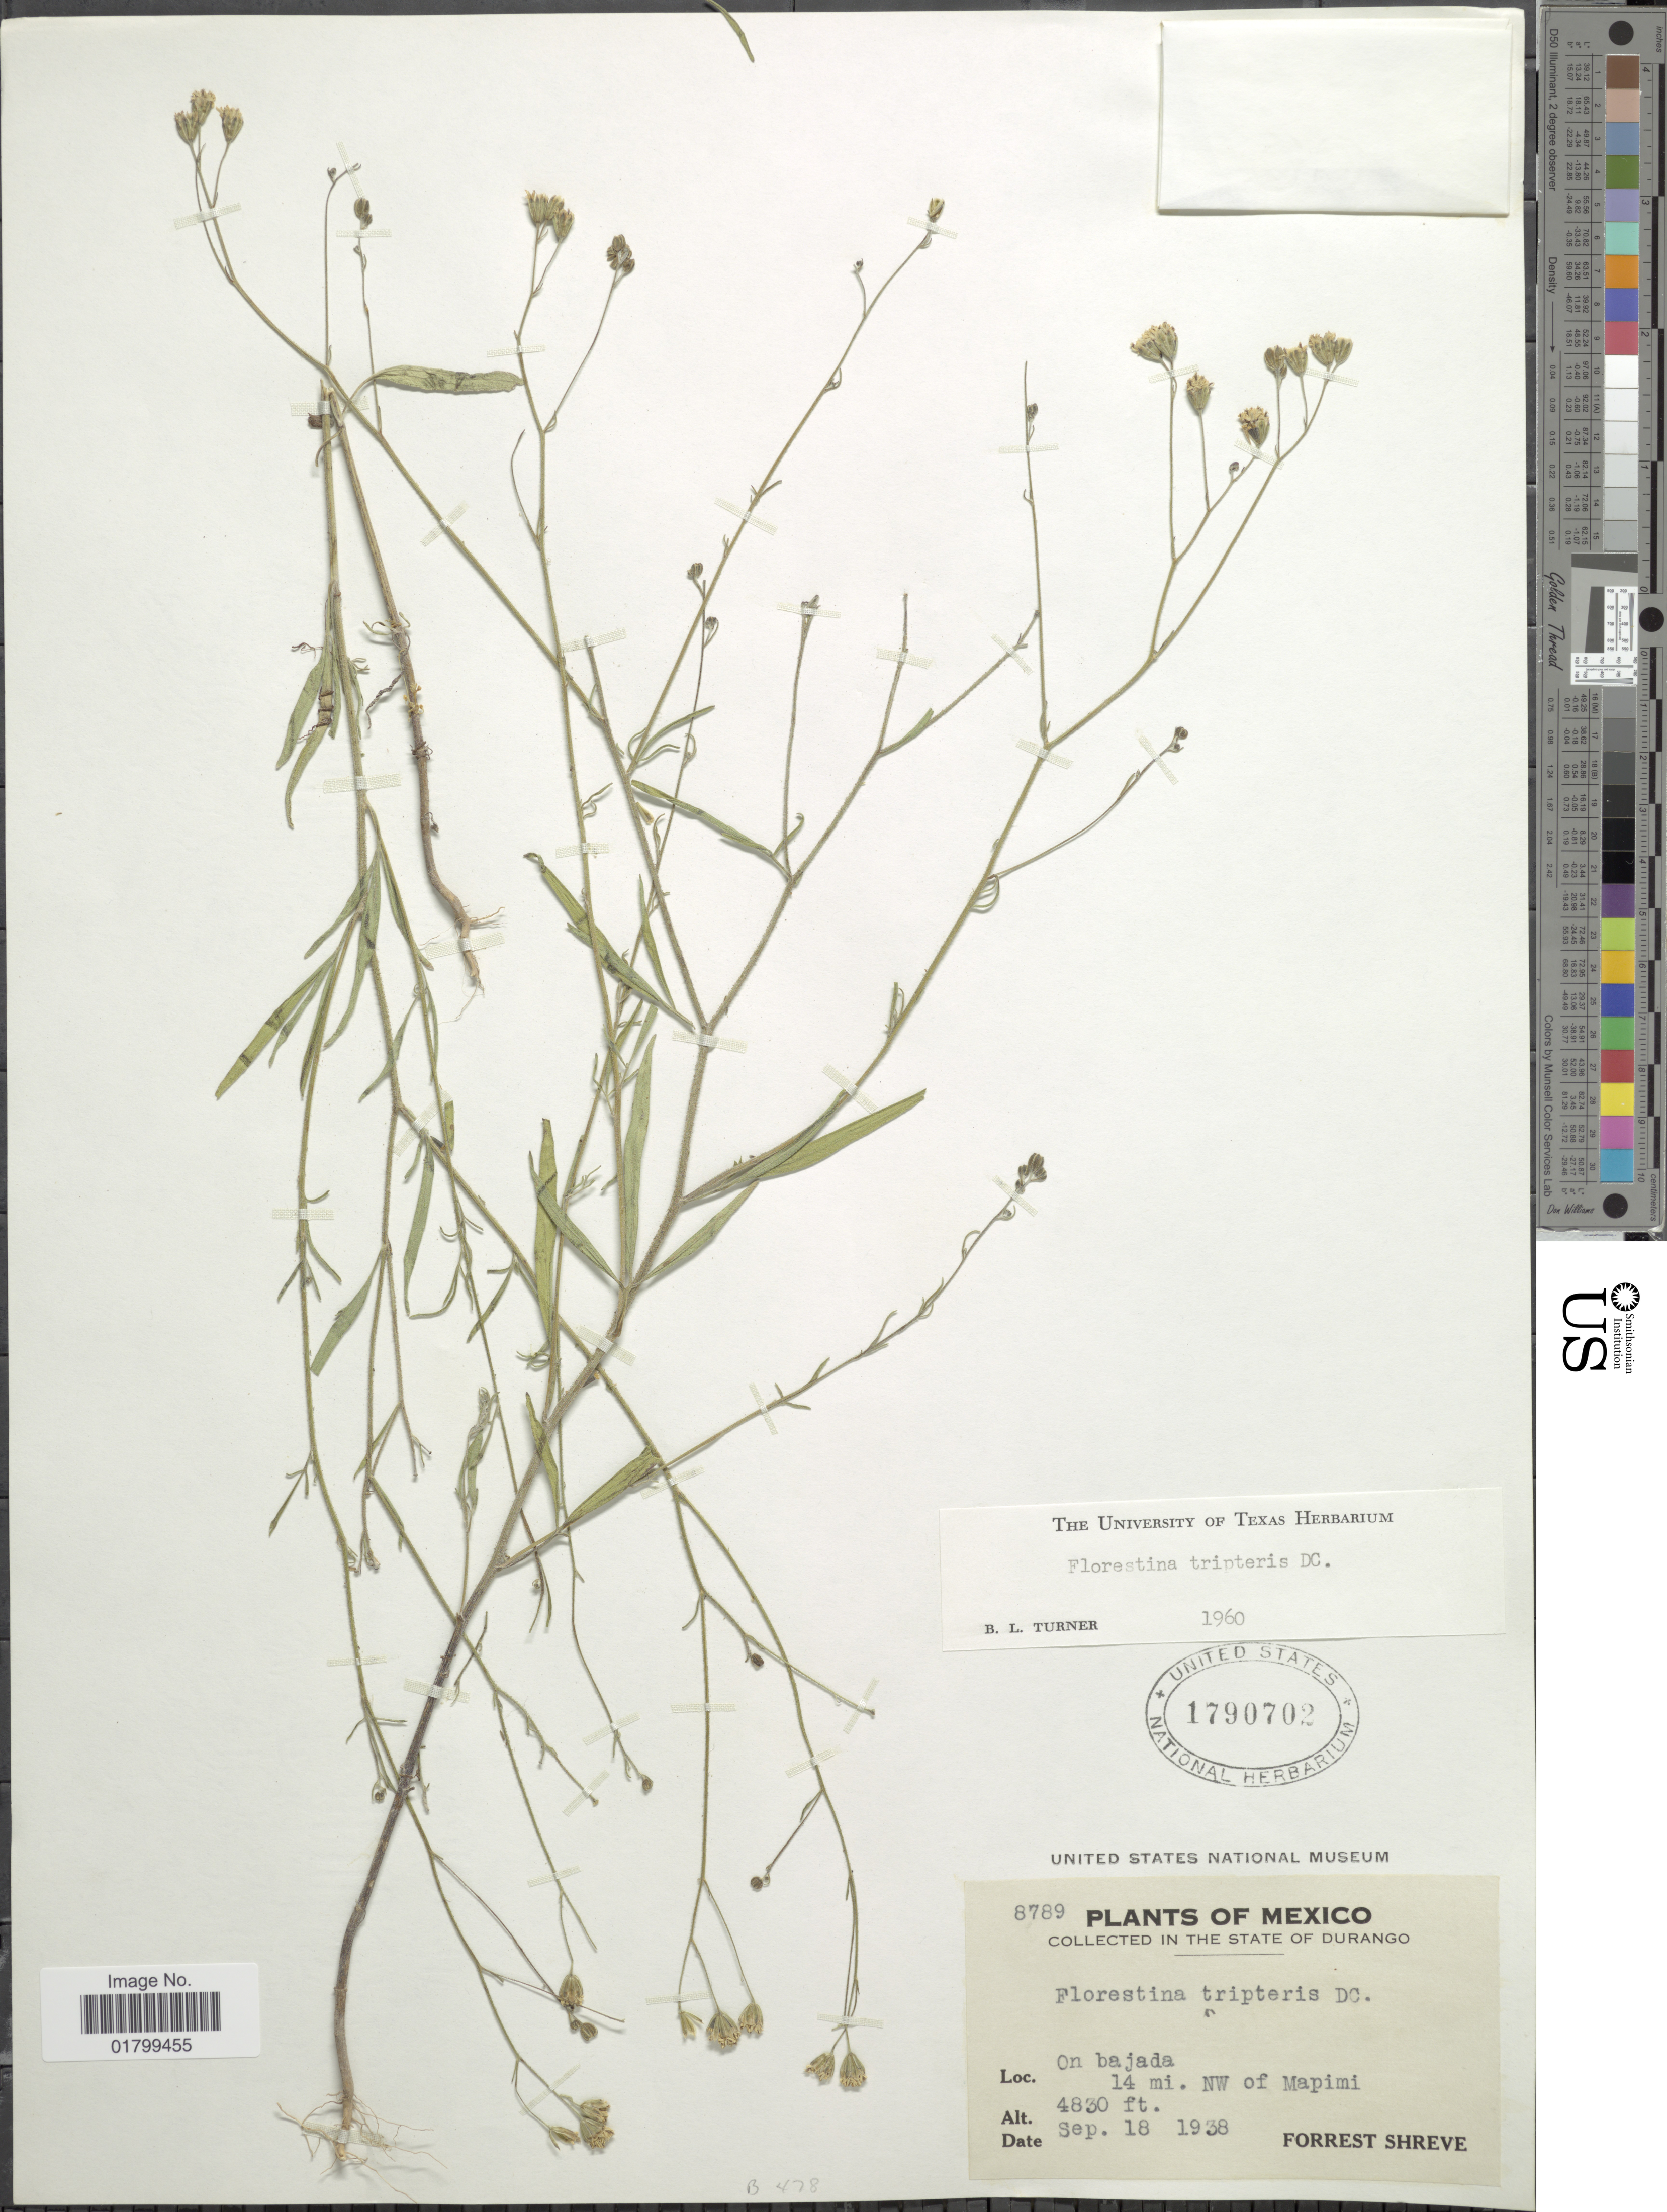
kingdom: Plantae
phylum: Tracheophyta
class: Magnoliopsida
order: Asterales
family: Asteraceae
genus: Florestina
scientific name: Florestina tripteris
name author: DC.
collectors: F. Shreve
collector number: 8789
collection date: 1938-09-18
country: Mexico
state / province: Durango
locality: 14 mi. NW of Mapimi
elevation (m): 1472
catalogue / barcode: US 1790702